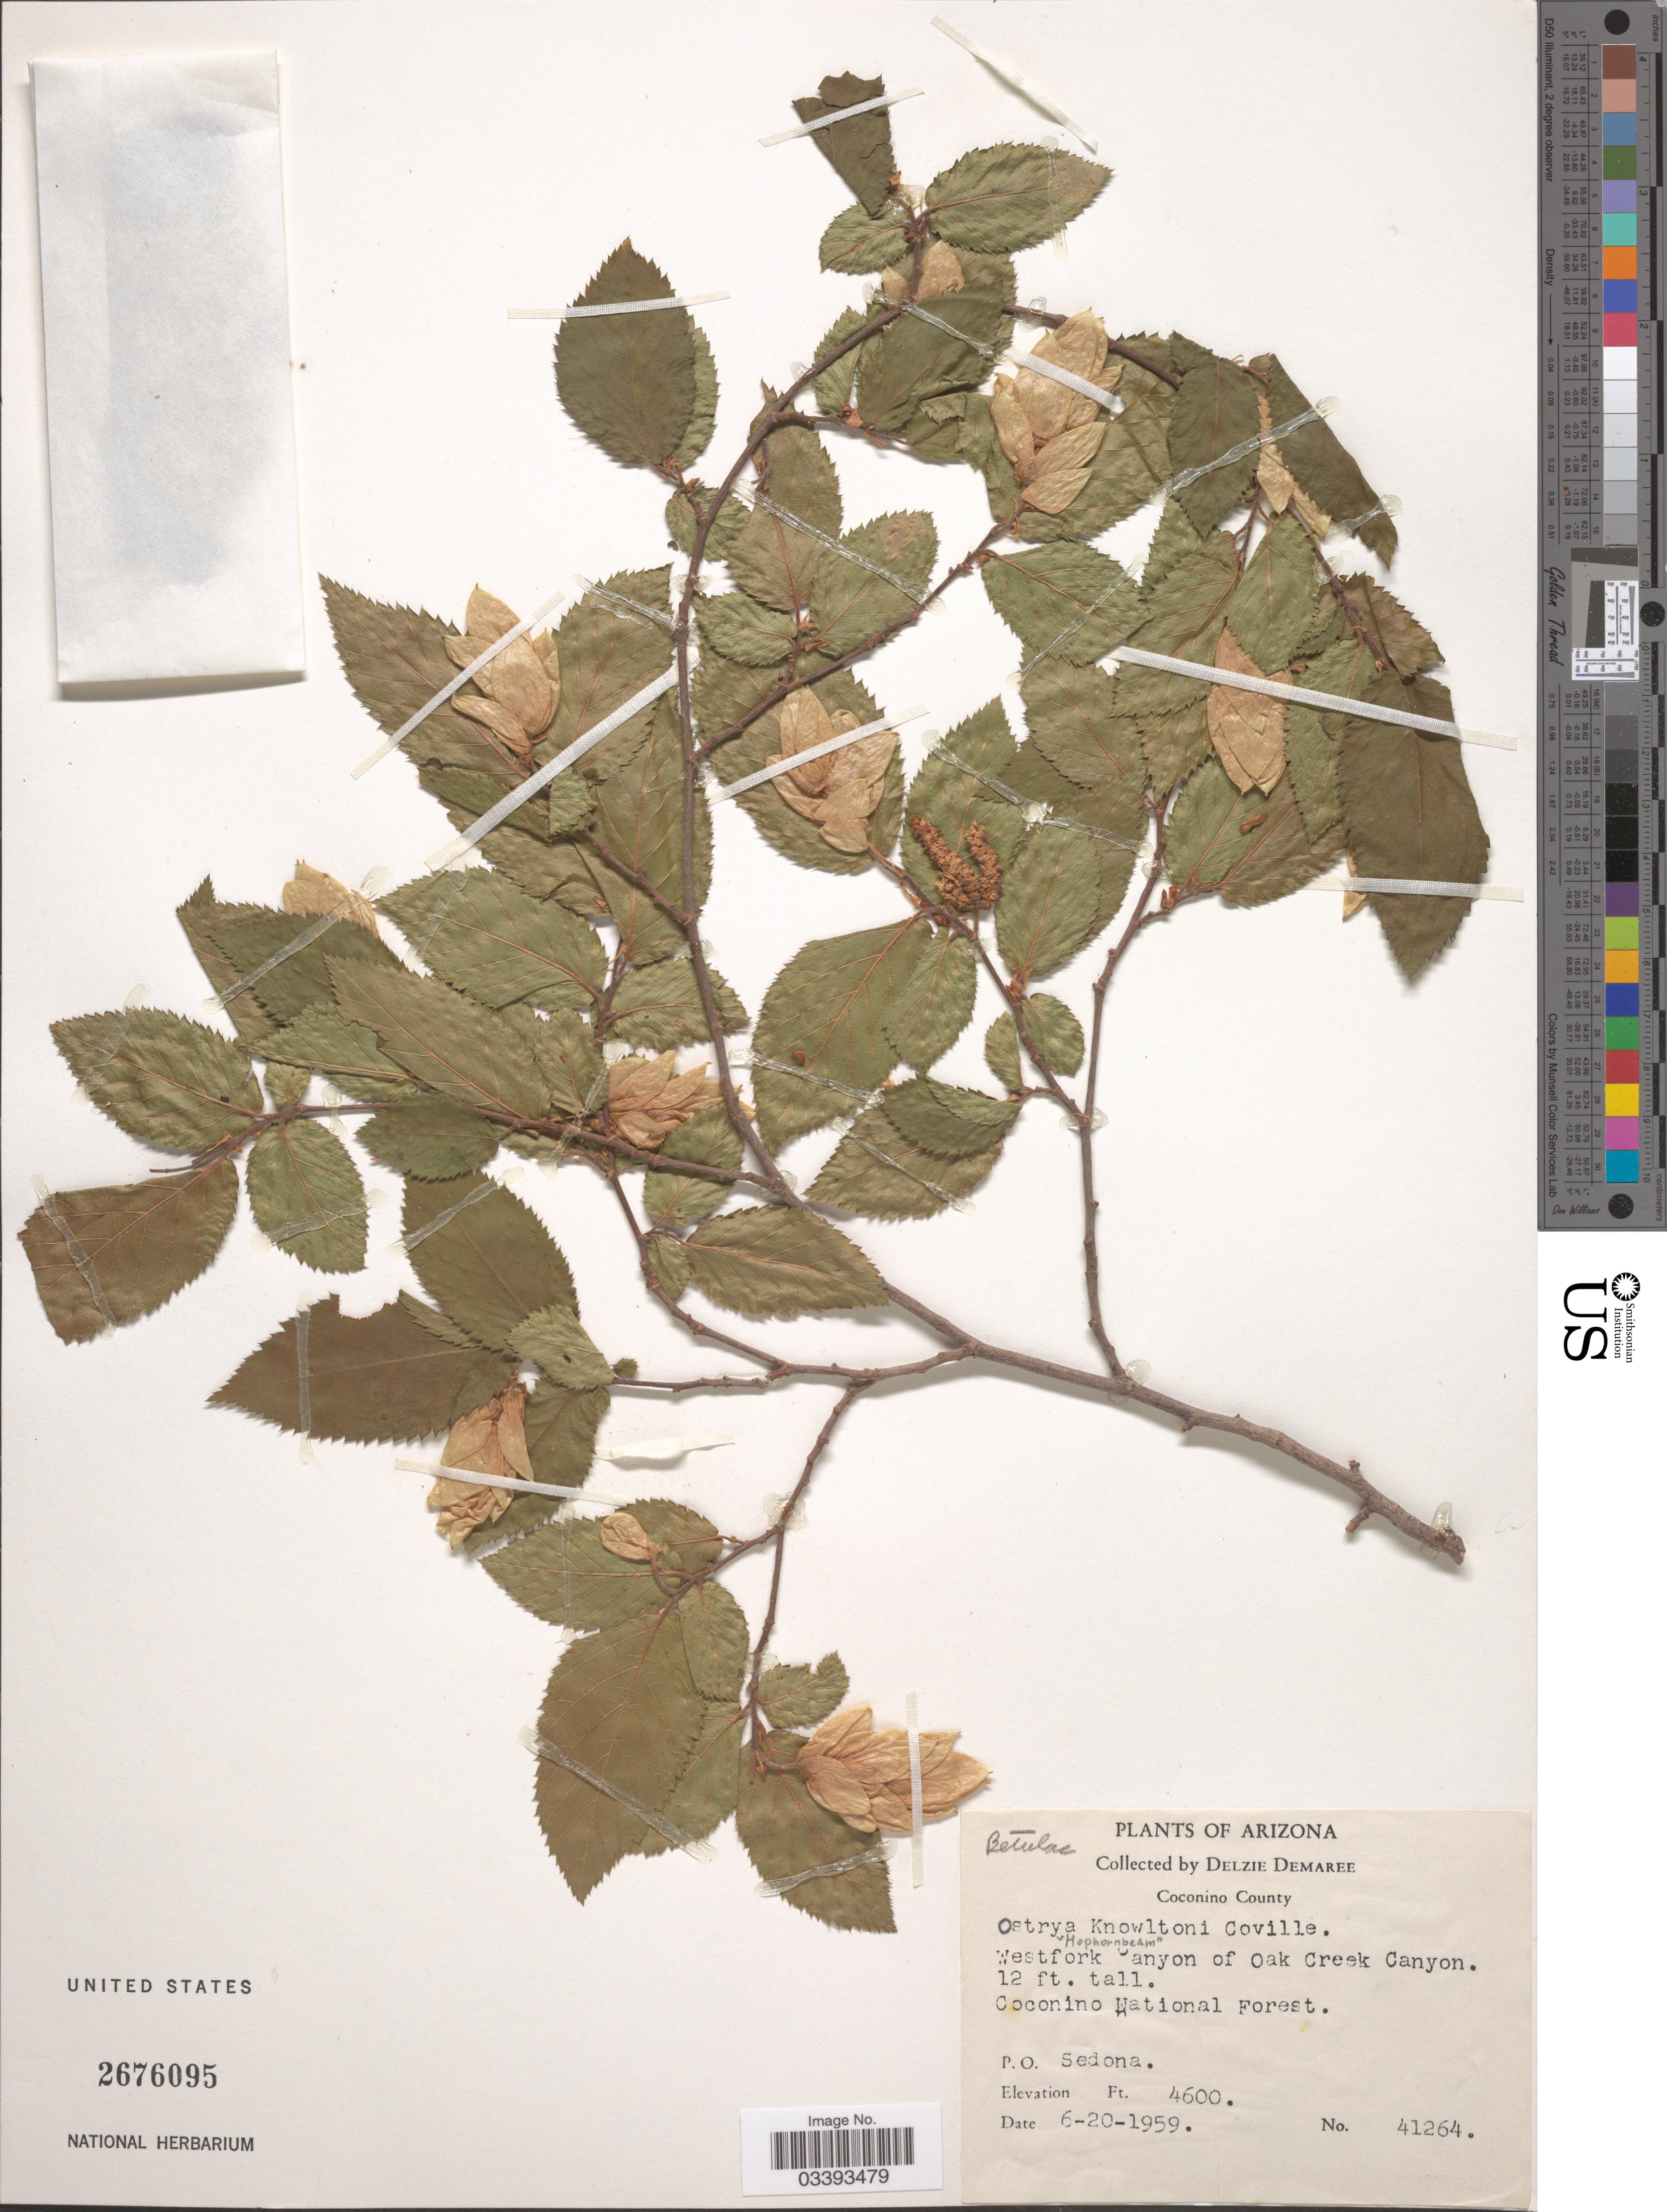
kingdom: Plantae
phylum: Tracheophyta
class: Magnoliopsida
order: Fagales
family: Betulaceae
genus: Ostrya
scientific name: Ostrya knowltoni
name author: Coville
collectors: D. Demaree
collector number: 41264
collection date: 1959-06-20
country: United States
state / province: Arizona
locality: Coconino County. Westfork Canyon of Oak Creek Canyon. Coconino National Forest. P. O. Sedona.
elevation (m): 1402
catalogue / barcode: US 2676095